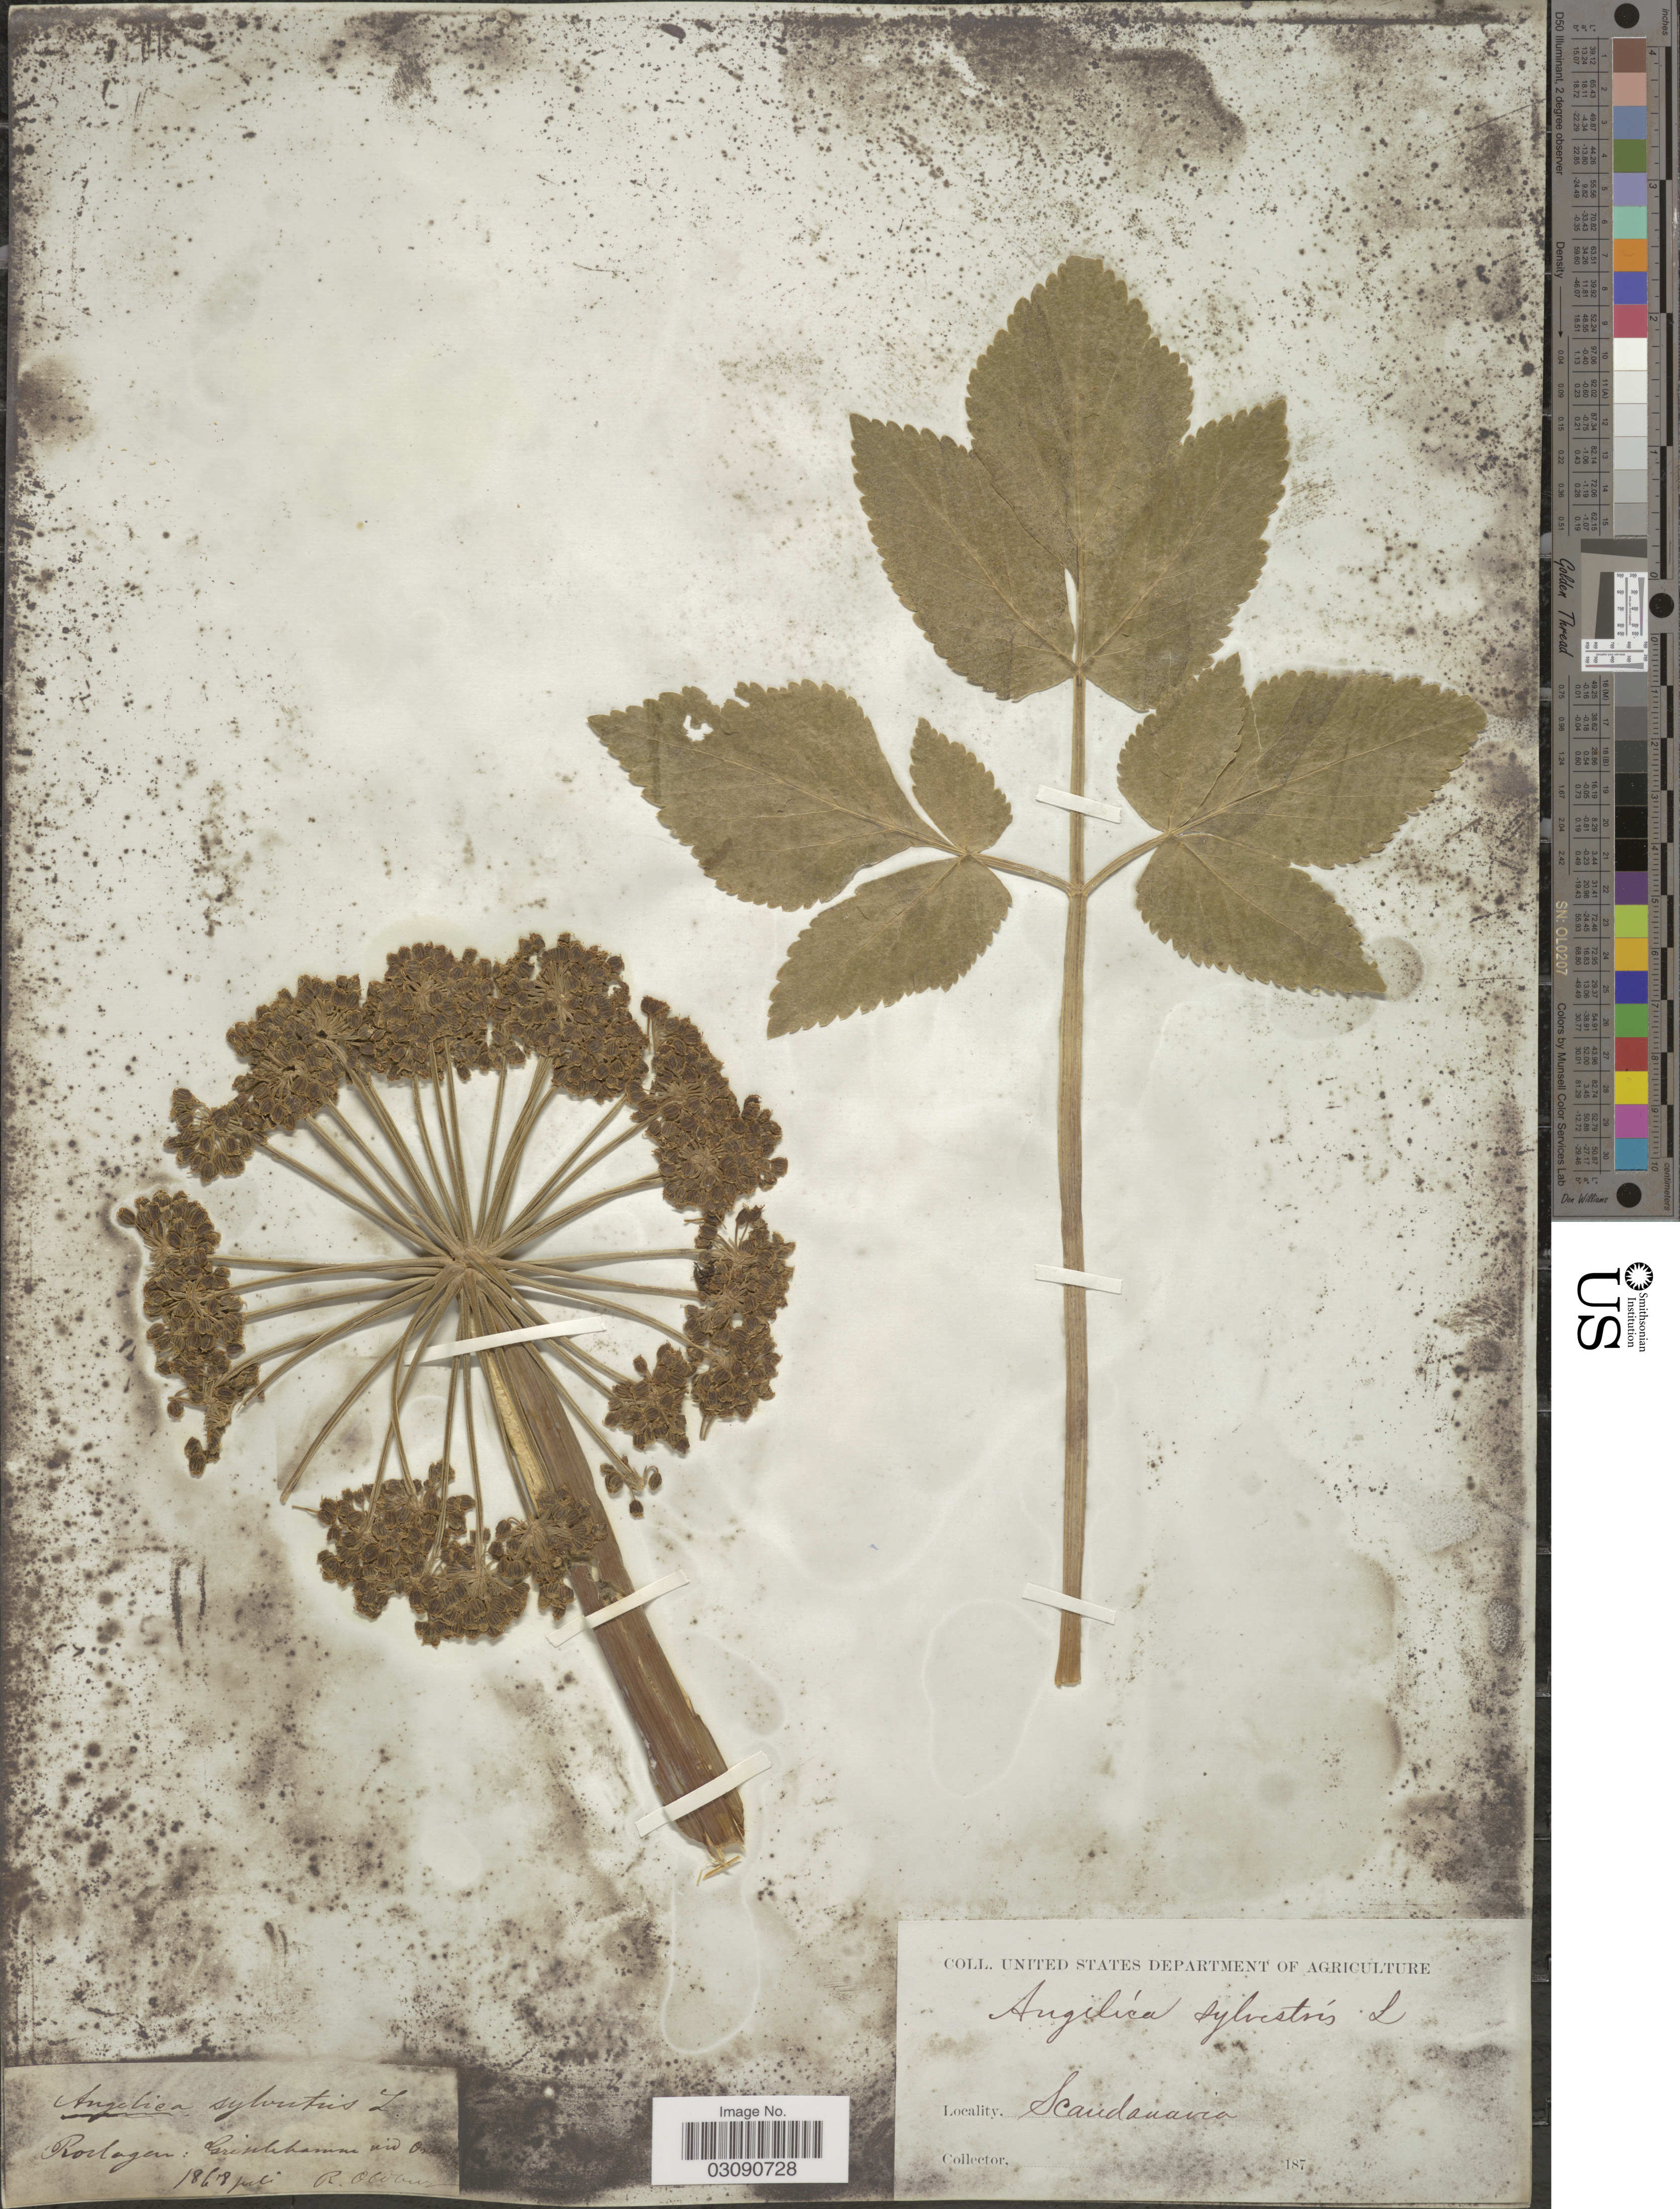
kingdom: Plantae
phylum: Tracheophyta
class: Magnoliopsida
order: Apiales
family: Apiaceae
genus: Angelica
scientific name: Angelica sylvestris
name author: L.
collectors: R. Oldberg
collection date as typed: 187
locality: Scandanavia, Rorlagen [interpreted]: Grichenhammen [interpreted] vid Onush [interpreted].